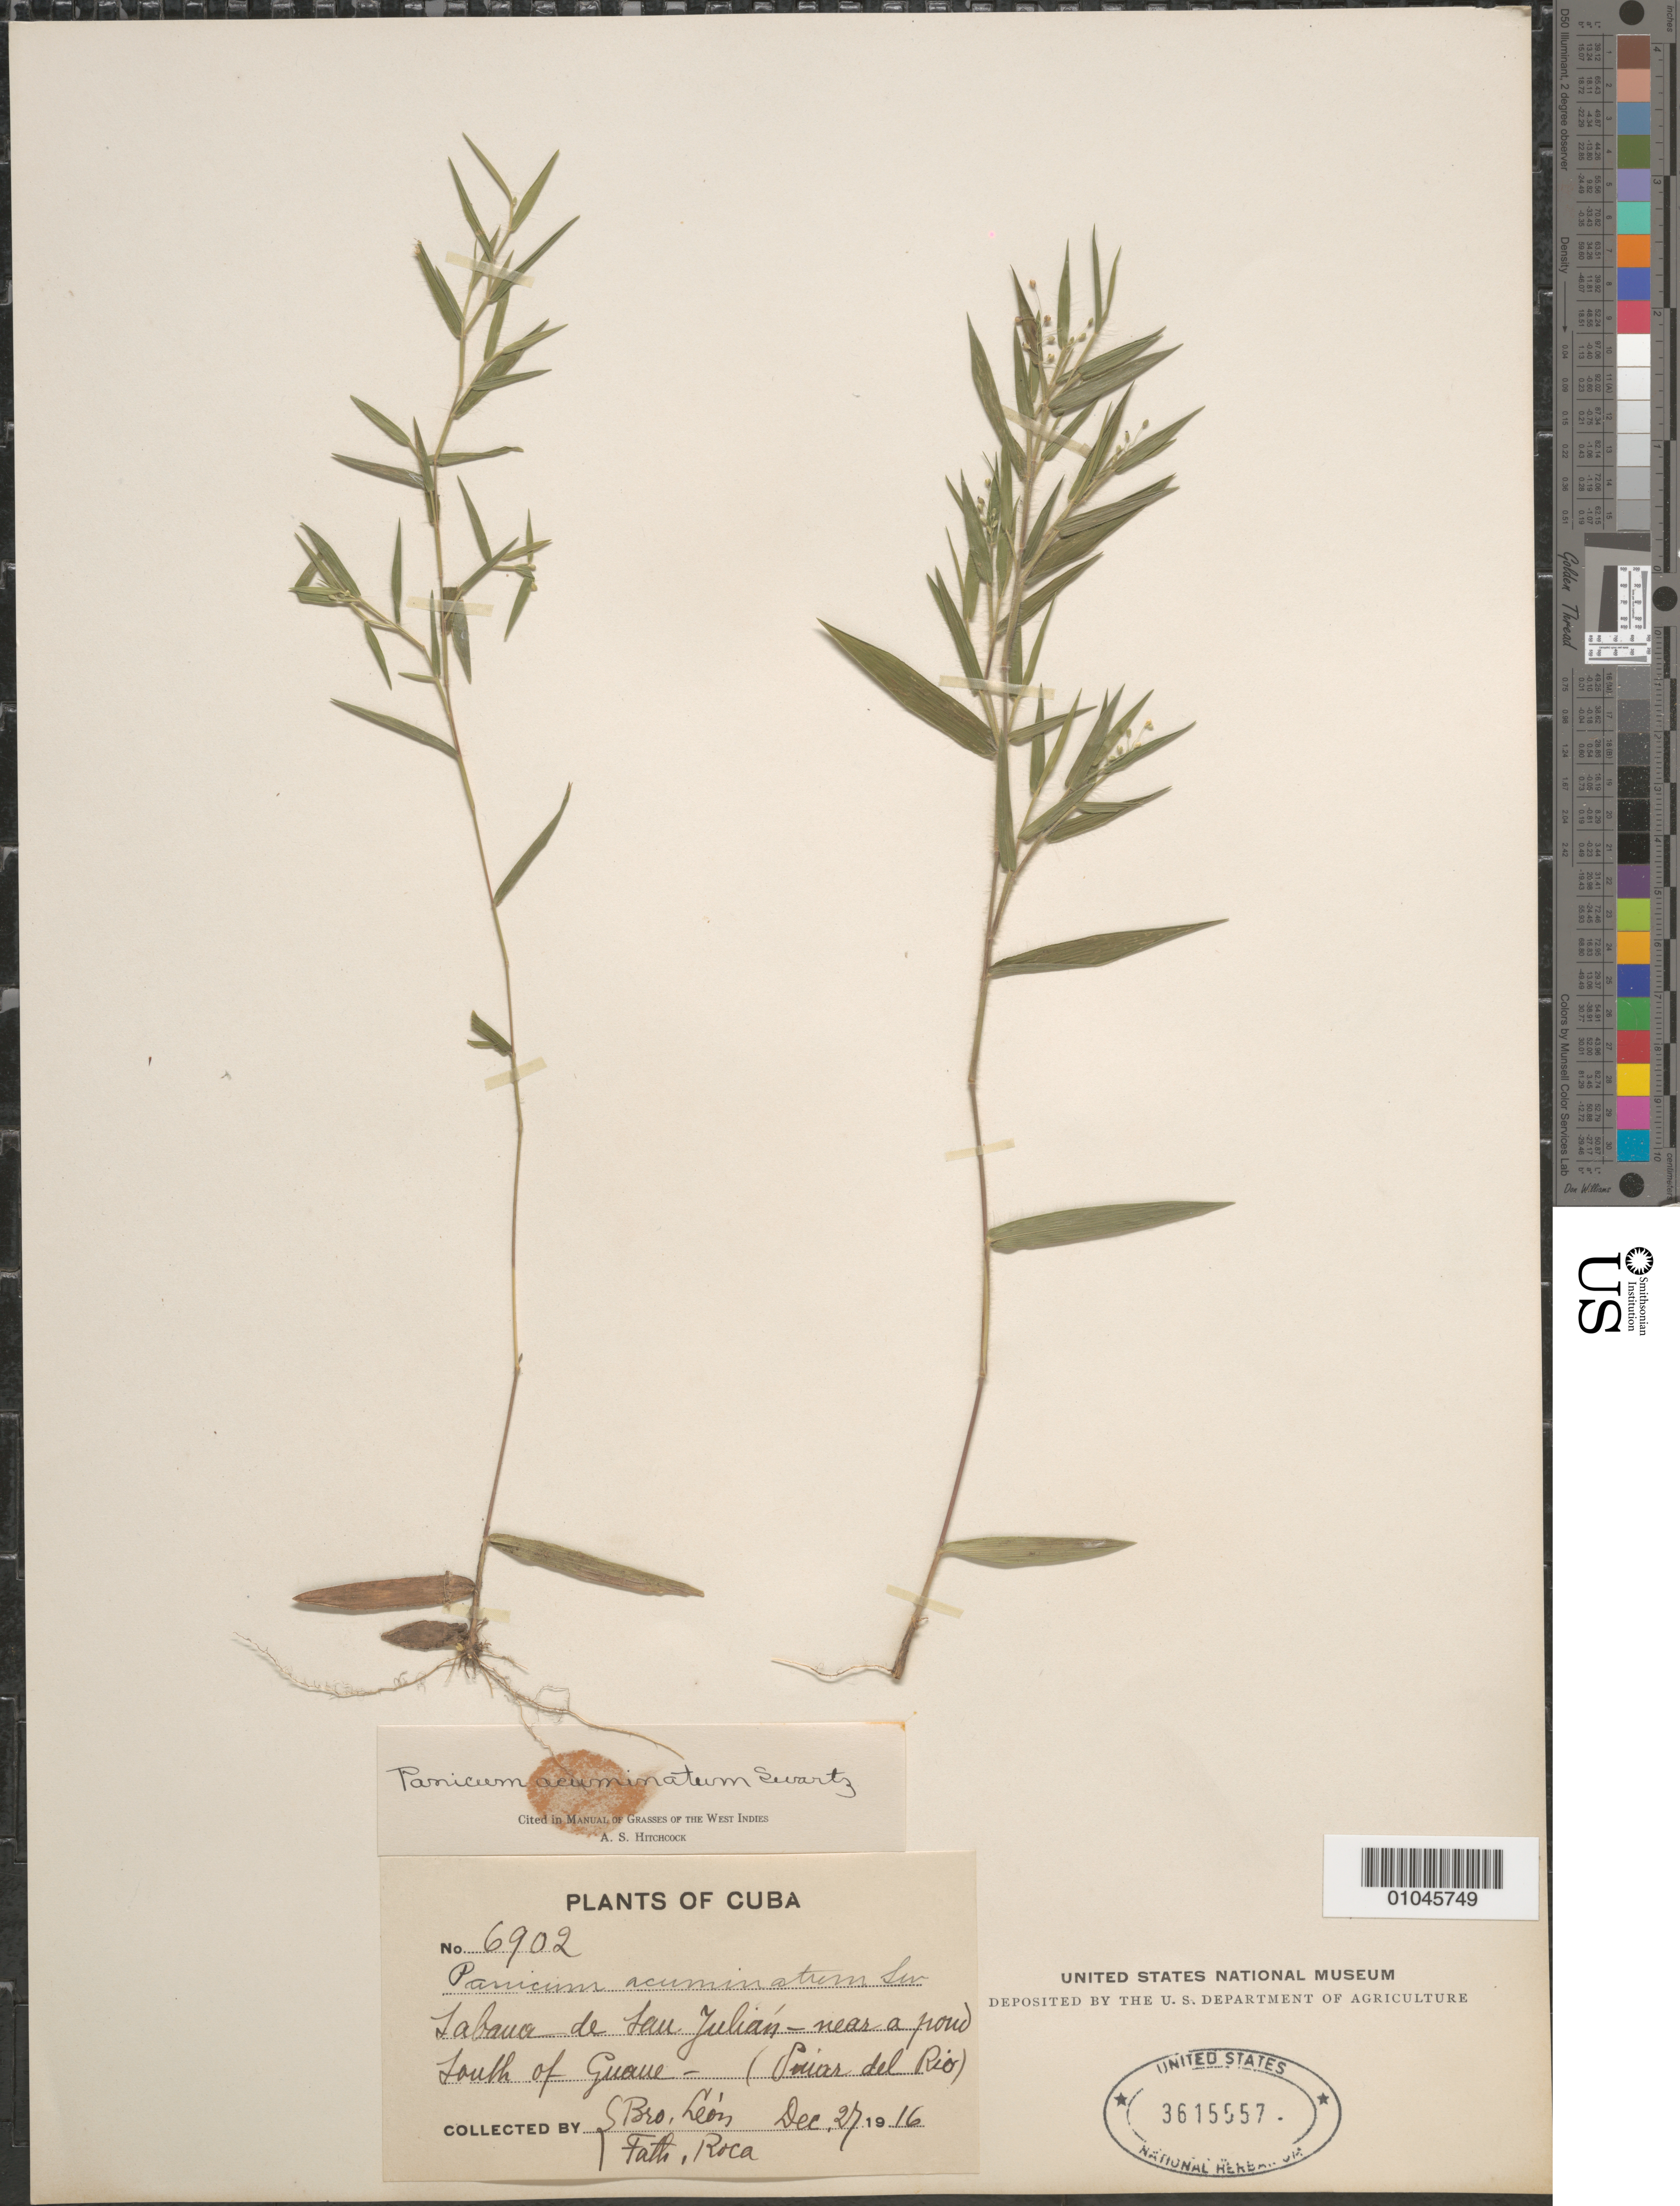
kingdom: Plantae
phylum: Tracheophyta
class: Liliopsida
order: Poales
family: Poaceae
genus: Panicum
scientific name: Panicum acuminatum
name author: Sw.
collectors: Bro. León & P. Roca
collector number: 6902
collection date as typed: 20 Dec 1916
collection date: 1916-12-20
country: Cuba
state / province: Pinar del Rio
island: Cuba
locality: near a pond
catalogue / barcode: US 3615557